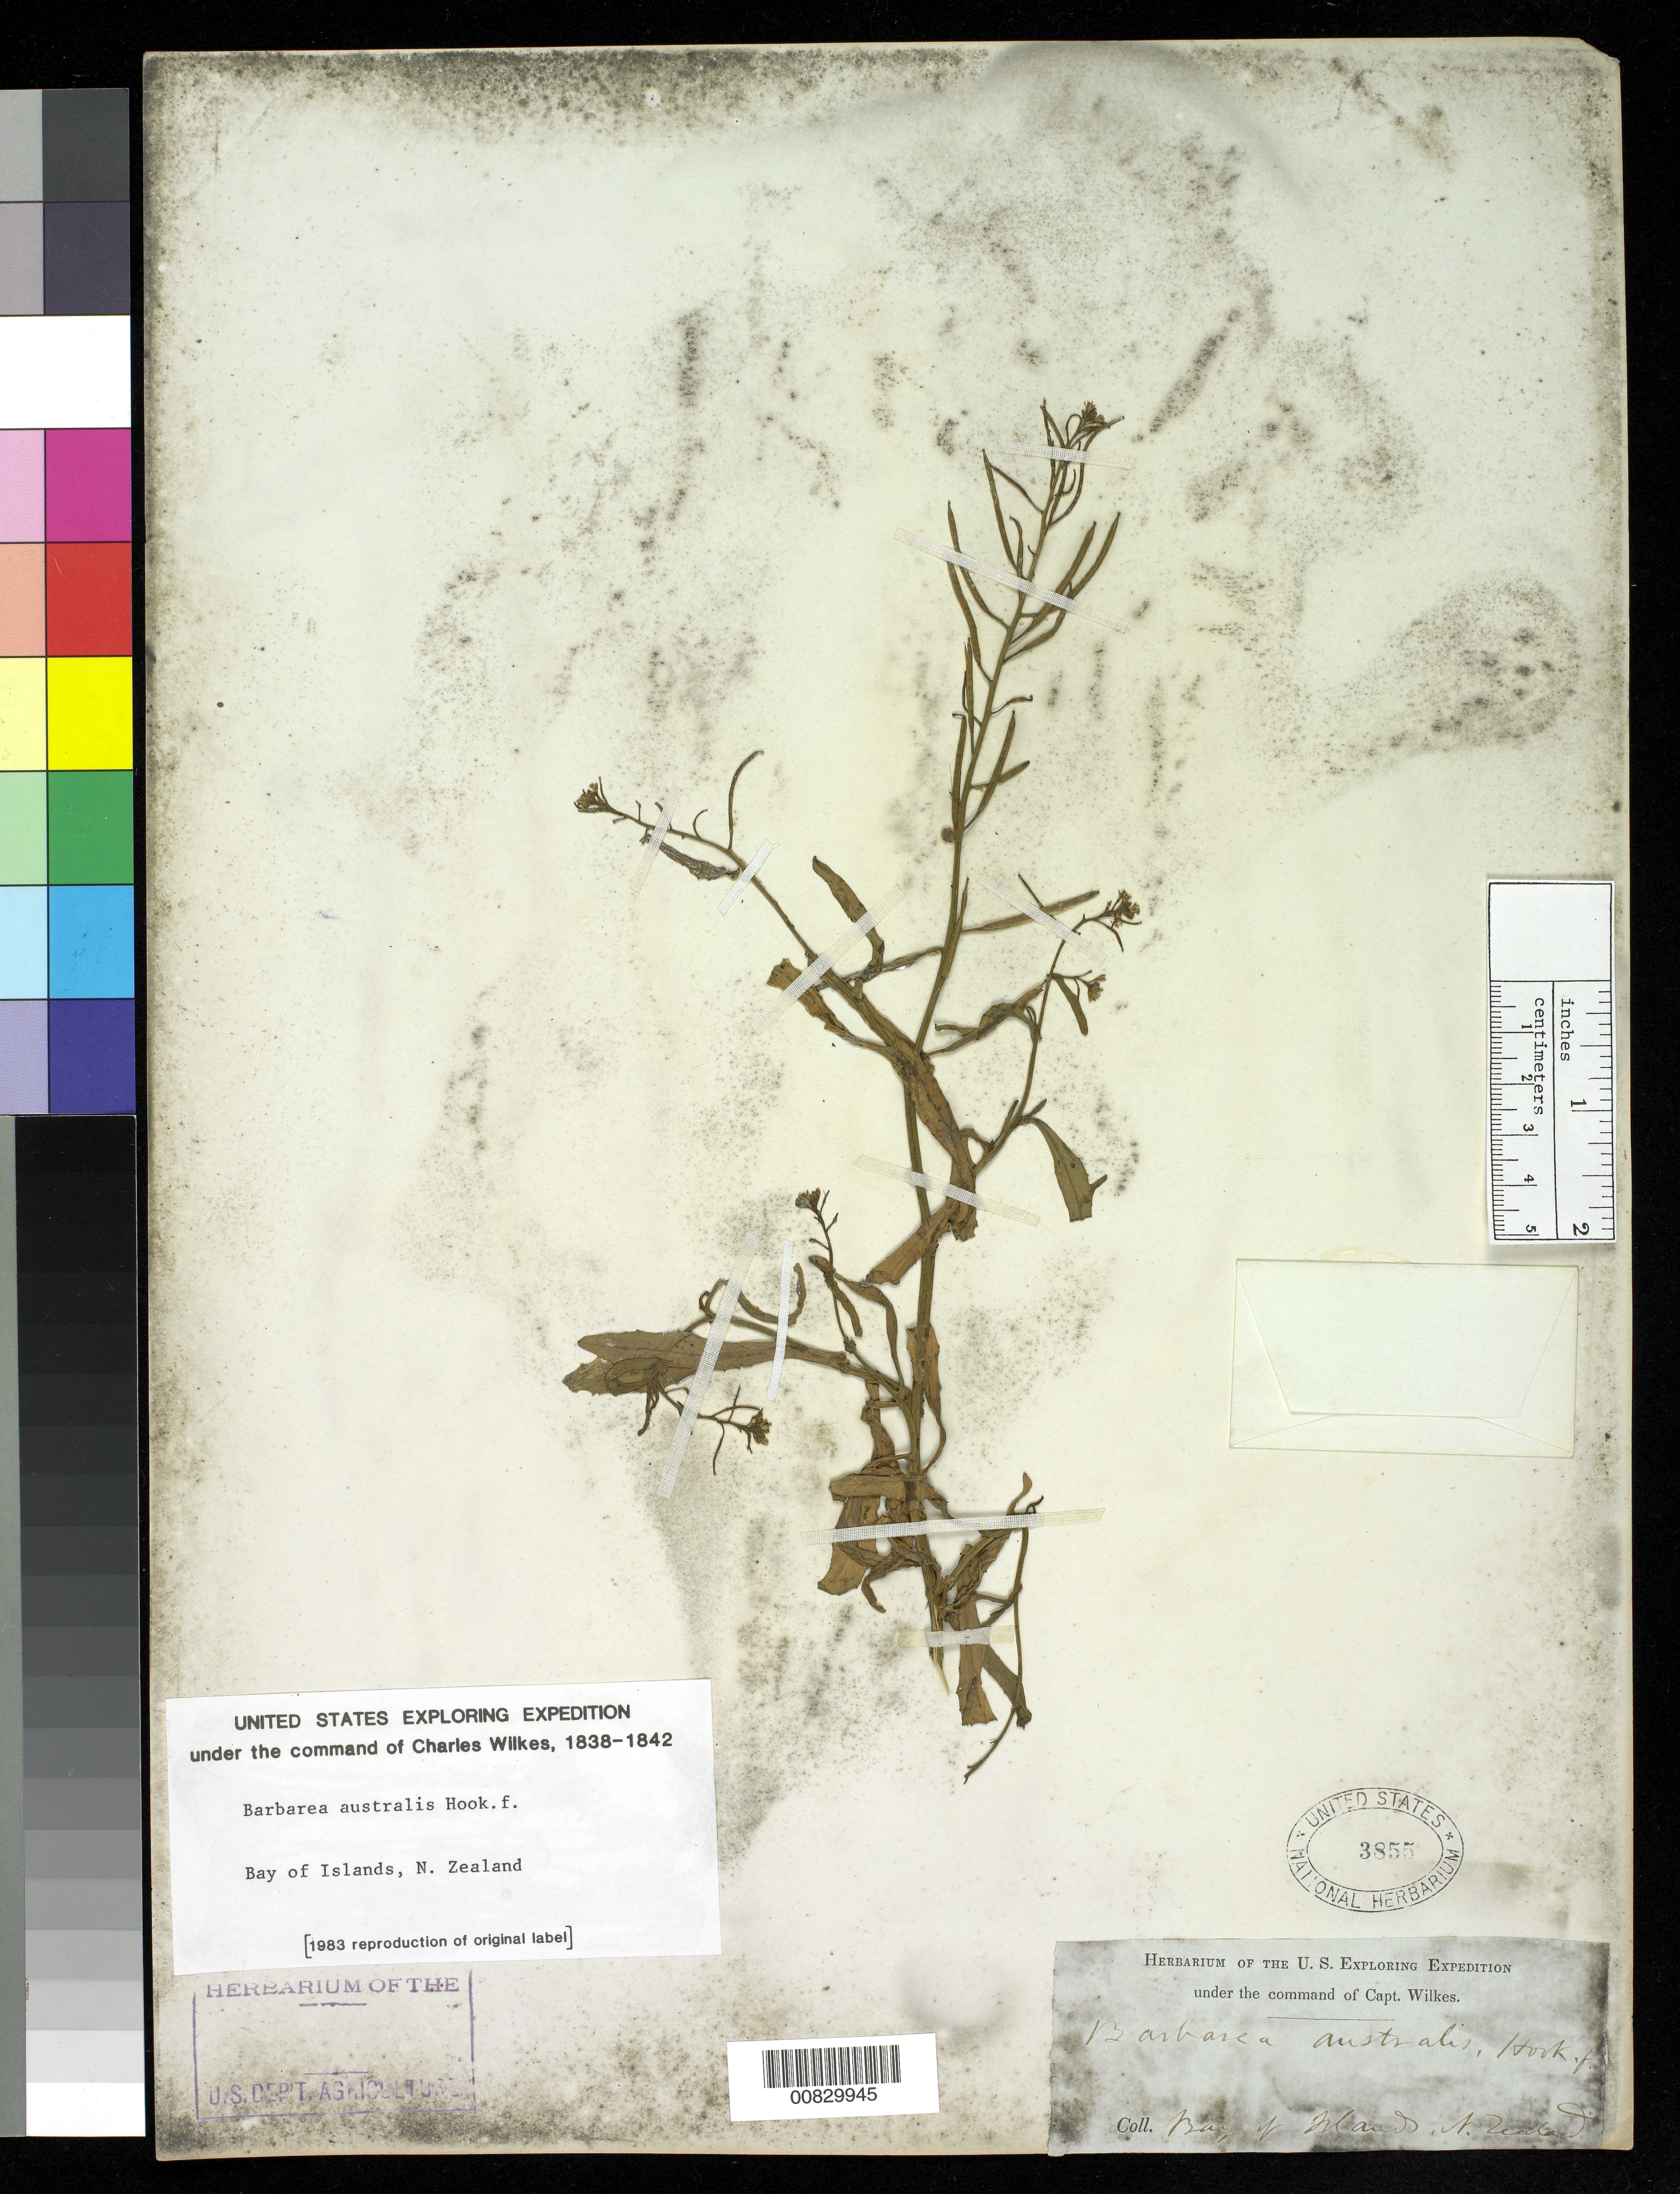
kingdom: Plantae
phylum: Tracheophyta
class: Magnoliopsida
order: Brassicales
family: Brassicaceae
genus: Barbarea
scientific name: Barbarea australis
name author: Hook. f.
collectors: Wilkes Explor. Exped.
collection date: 1838/1842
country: New Zealand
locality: Bay of Islands, N. Zealand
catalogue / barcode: US 3855